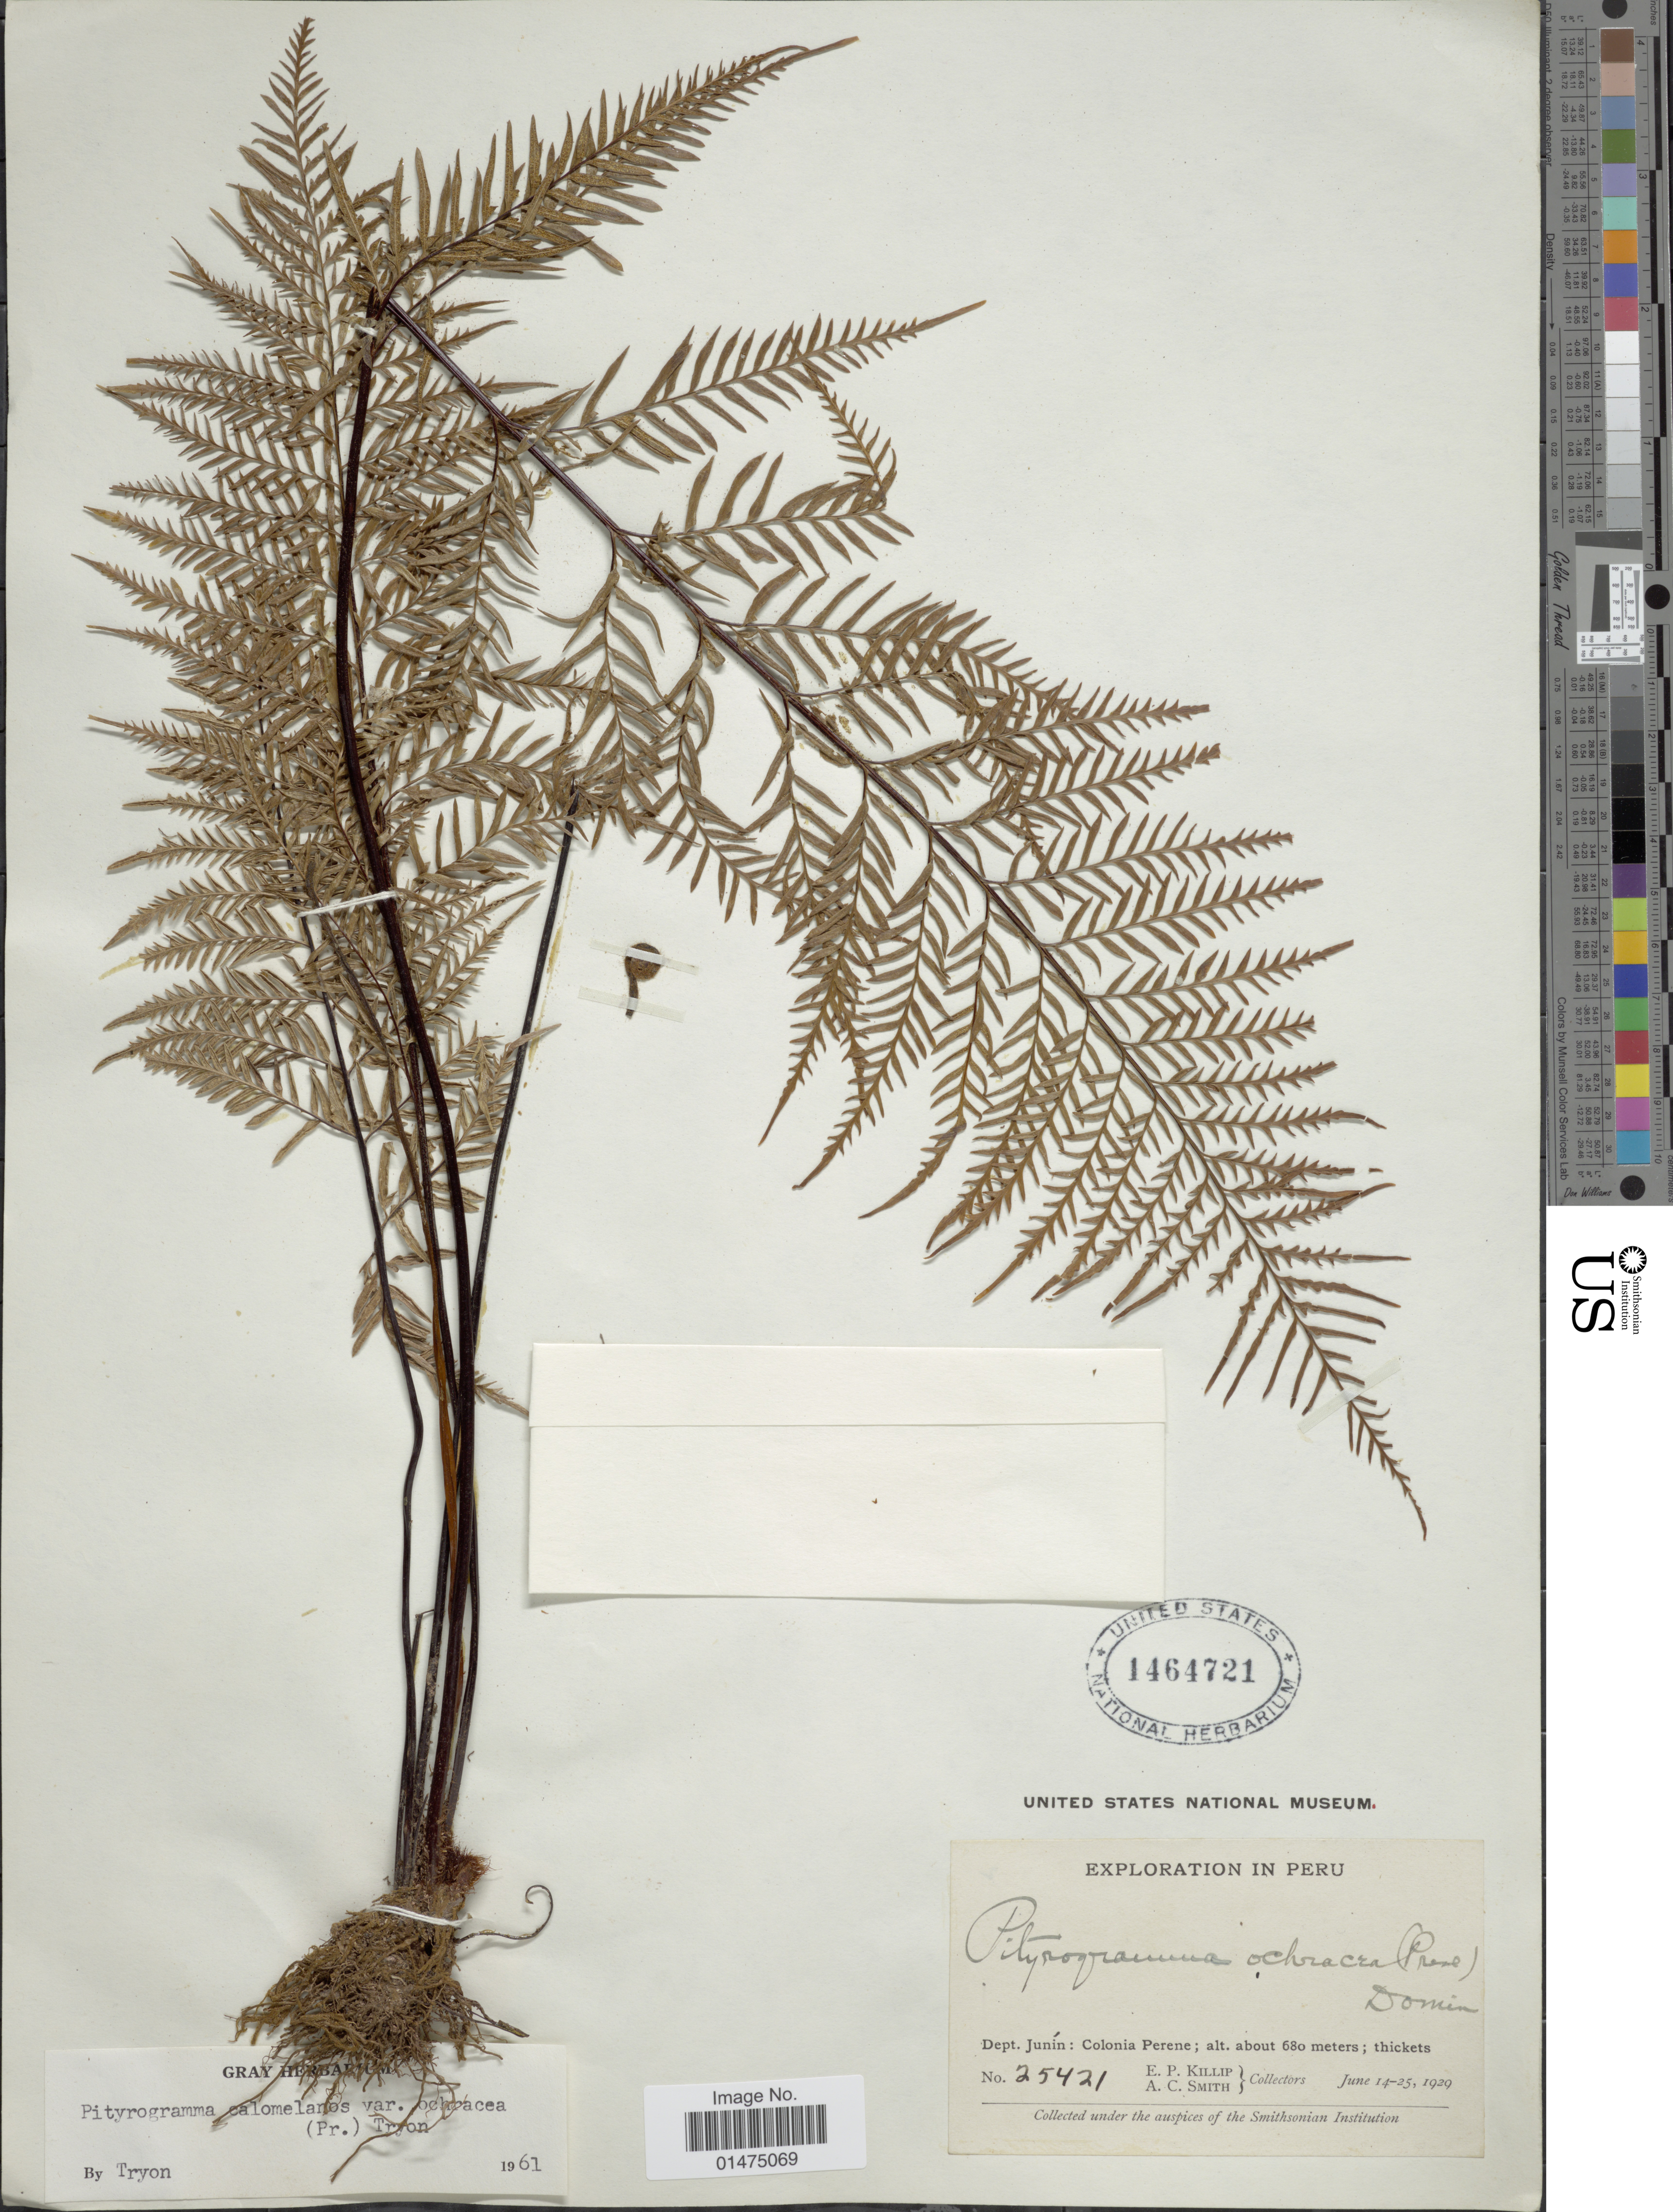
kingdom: Plantae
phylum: Tracheophyta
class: Polypodiopsida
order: Polypodiales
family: Pteridaceae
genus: Pityrogramma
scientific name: Pityrogramma ochracea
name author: (C. Presl) Domin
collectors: E. P. Killip & A. C. Smith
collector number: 25421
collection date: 1929-06-14/1929-06-25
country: Peru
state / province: Junín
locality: Colonia Perene, thickets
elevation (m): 680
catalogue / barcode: US 1464721